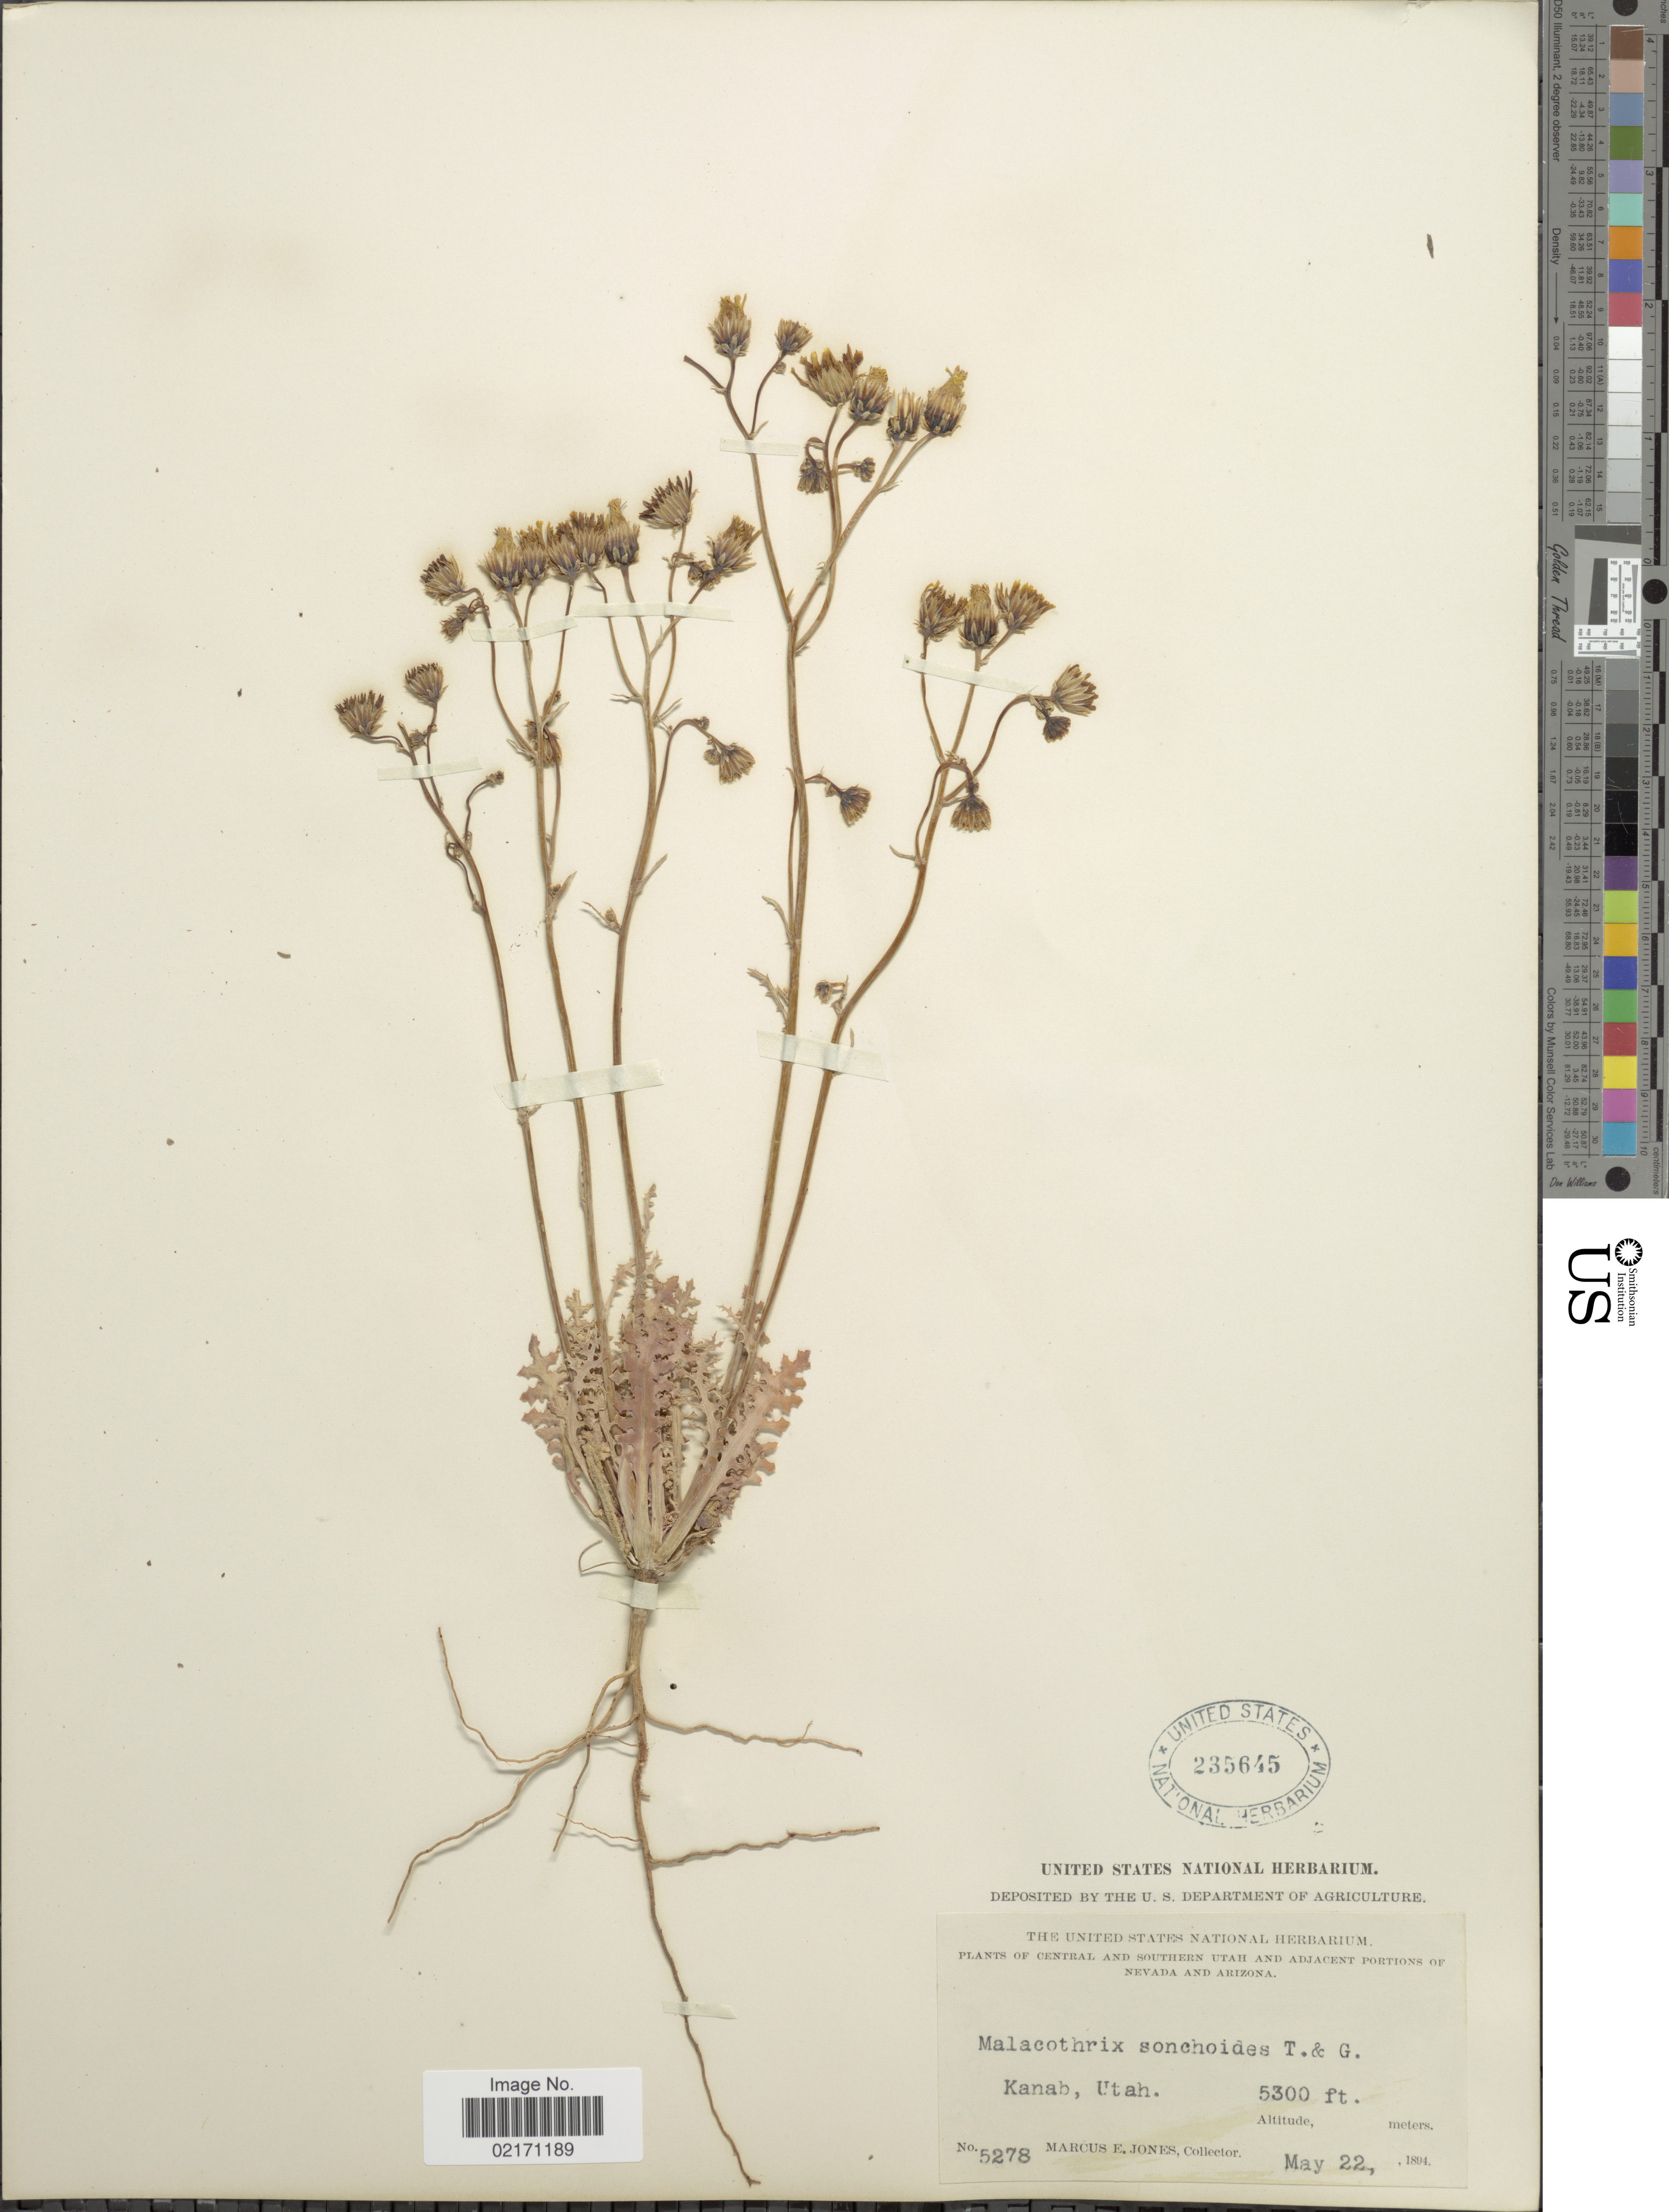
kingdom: Plantae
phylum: Tracheophyta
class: Magnoliopsida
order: Asterales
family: Asteraceae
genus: Malacothrix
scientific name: Malacothrix sonchoides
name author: (Nutt.) Torr. & A. Gray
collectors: M. E. Jones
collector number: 5278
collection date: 1894-05-22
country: United States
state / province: Utah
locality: Kanab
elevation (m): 1615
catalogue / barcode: US 235645